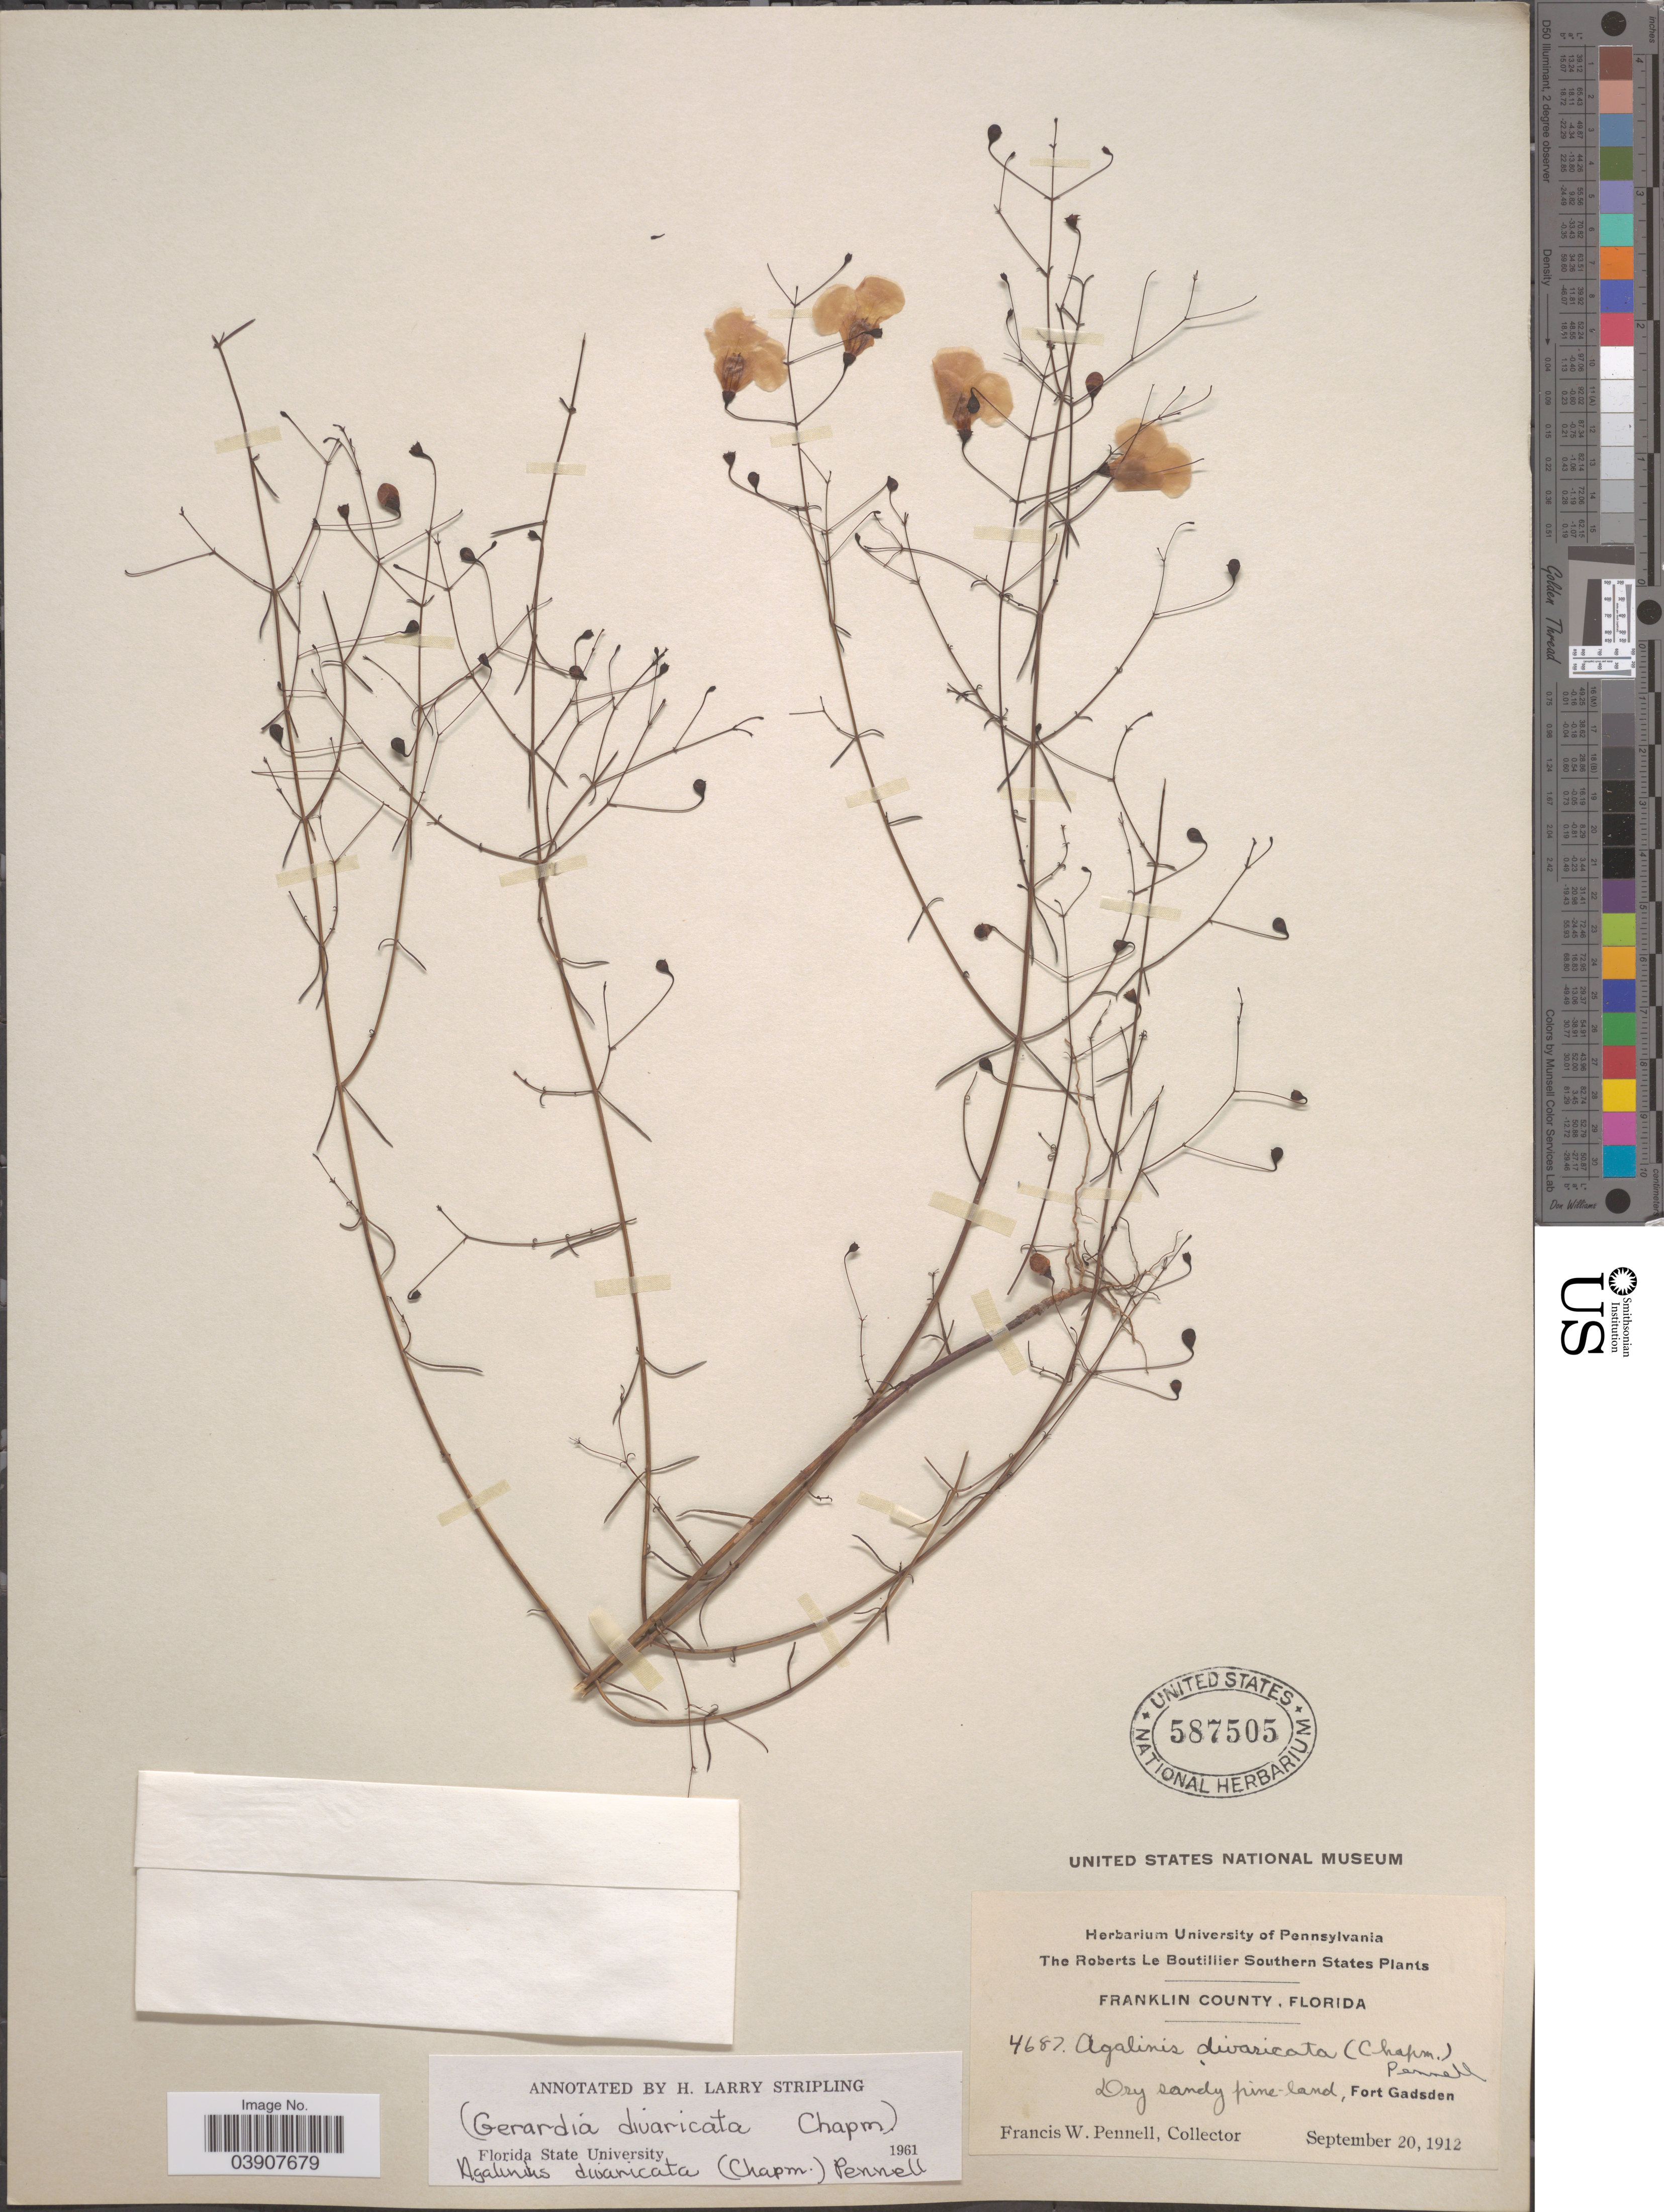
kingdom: Plantae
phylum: Tracheophyta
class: Magnoliopsida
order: Lamiales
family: Orobanchaceae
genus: Agalinis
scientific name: Agalinis divaricata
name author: (Chapm.) Pennell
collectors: F. W. Pennell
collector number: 4687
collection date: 1912-09-20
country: United States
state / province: Florida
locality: Southern States. Franklin County. Fort Gadsden.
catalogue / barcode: US 587505